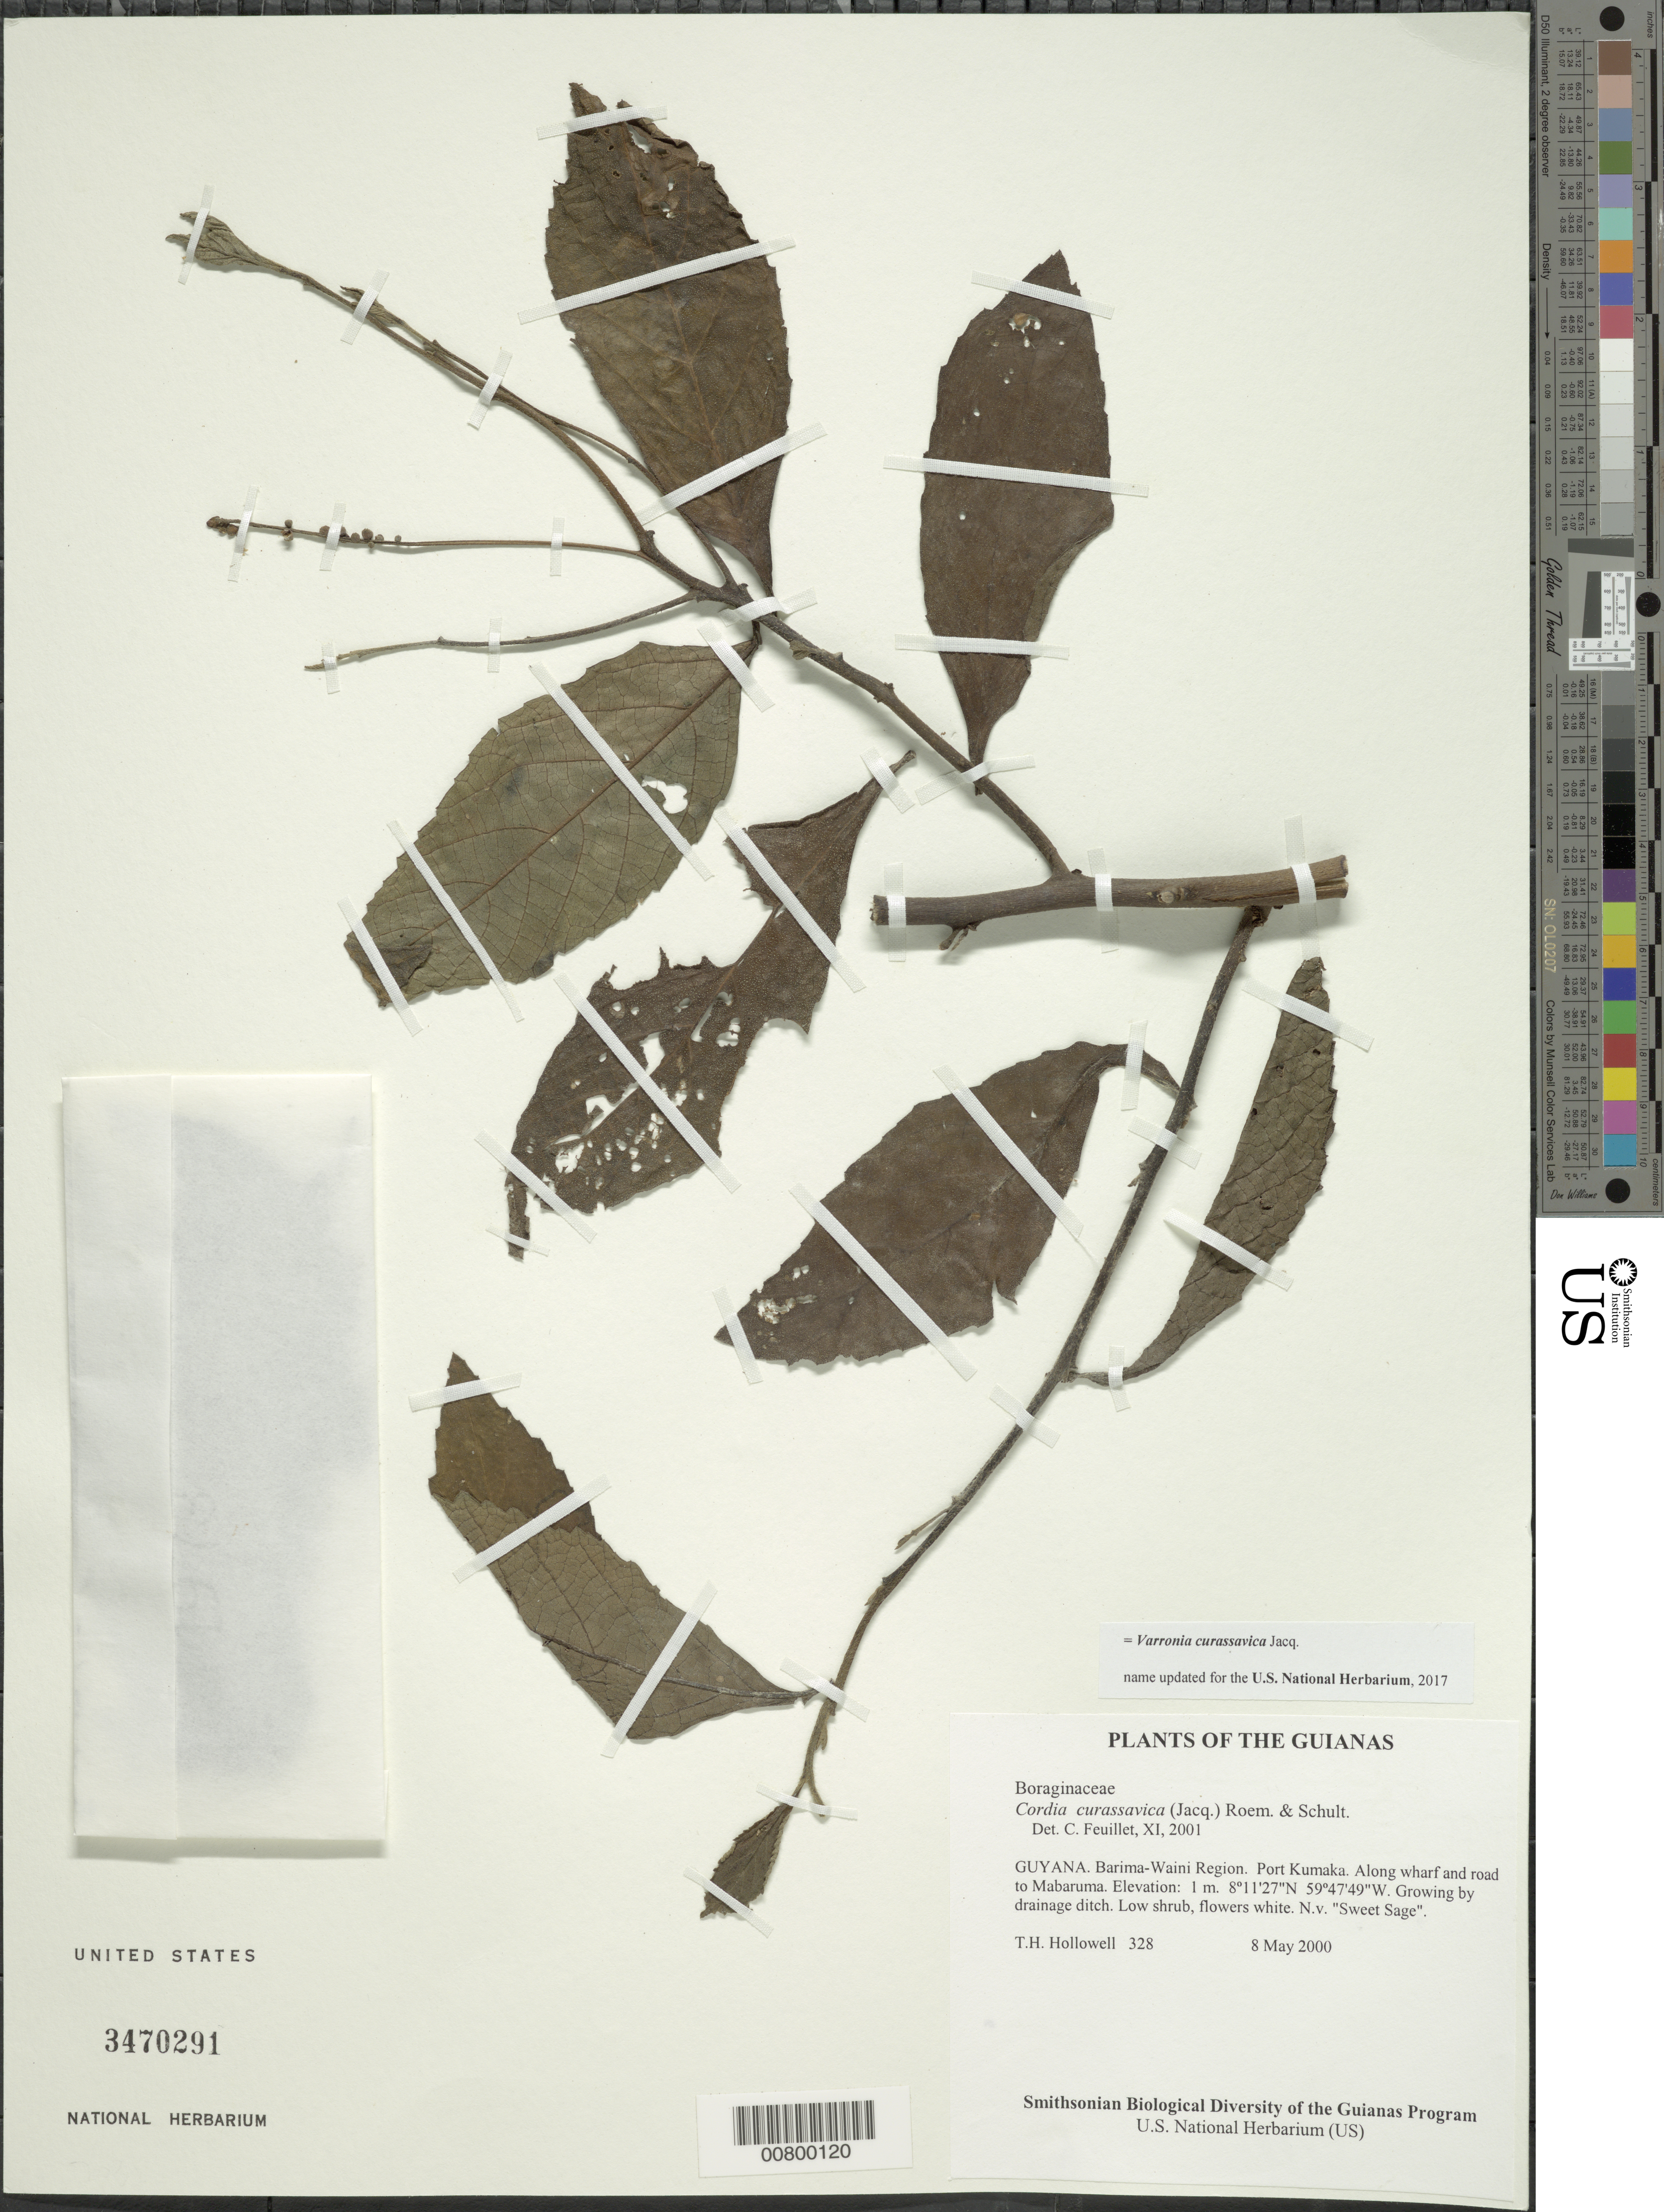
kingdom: Plantae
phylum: Tracheophyta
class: Magnoliopsida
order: Boraginales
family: Cordiaceae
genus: Varronia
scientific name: Varronia curassavica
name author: Jacq.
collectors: T. Hollowell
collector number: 328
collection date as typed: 8 May 2000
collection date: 2000-05-08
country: Guyana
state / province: Barima-Waini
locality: Port Kumaka. Along wharf and road to Mabaruma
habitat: Growing by drainage ditch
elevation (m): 3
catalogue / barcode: US 3470291